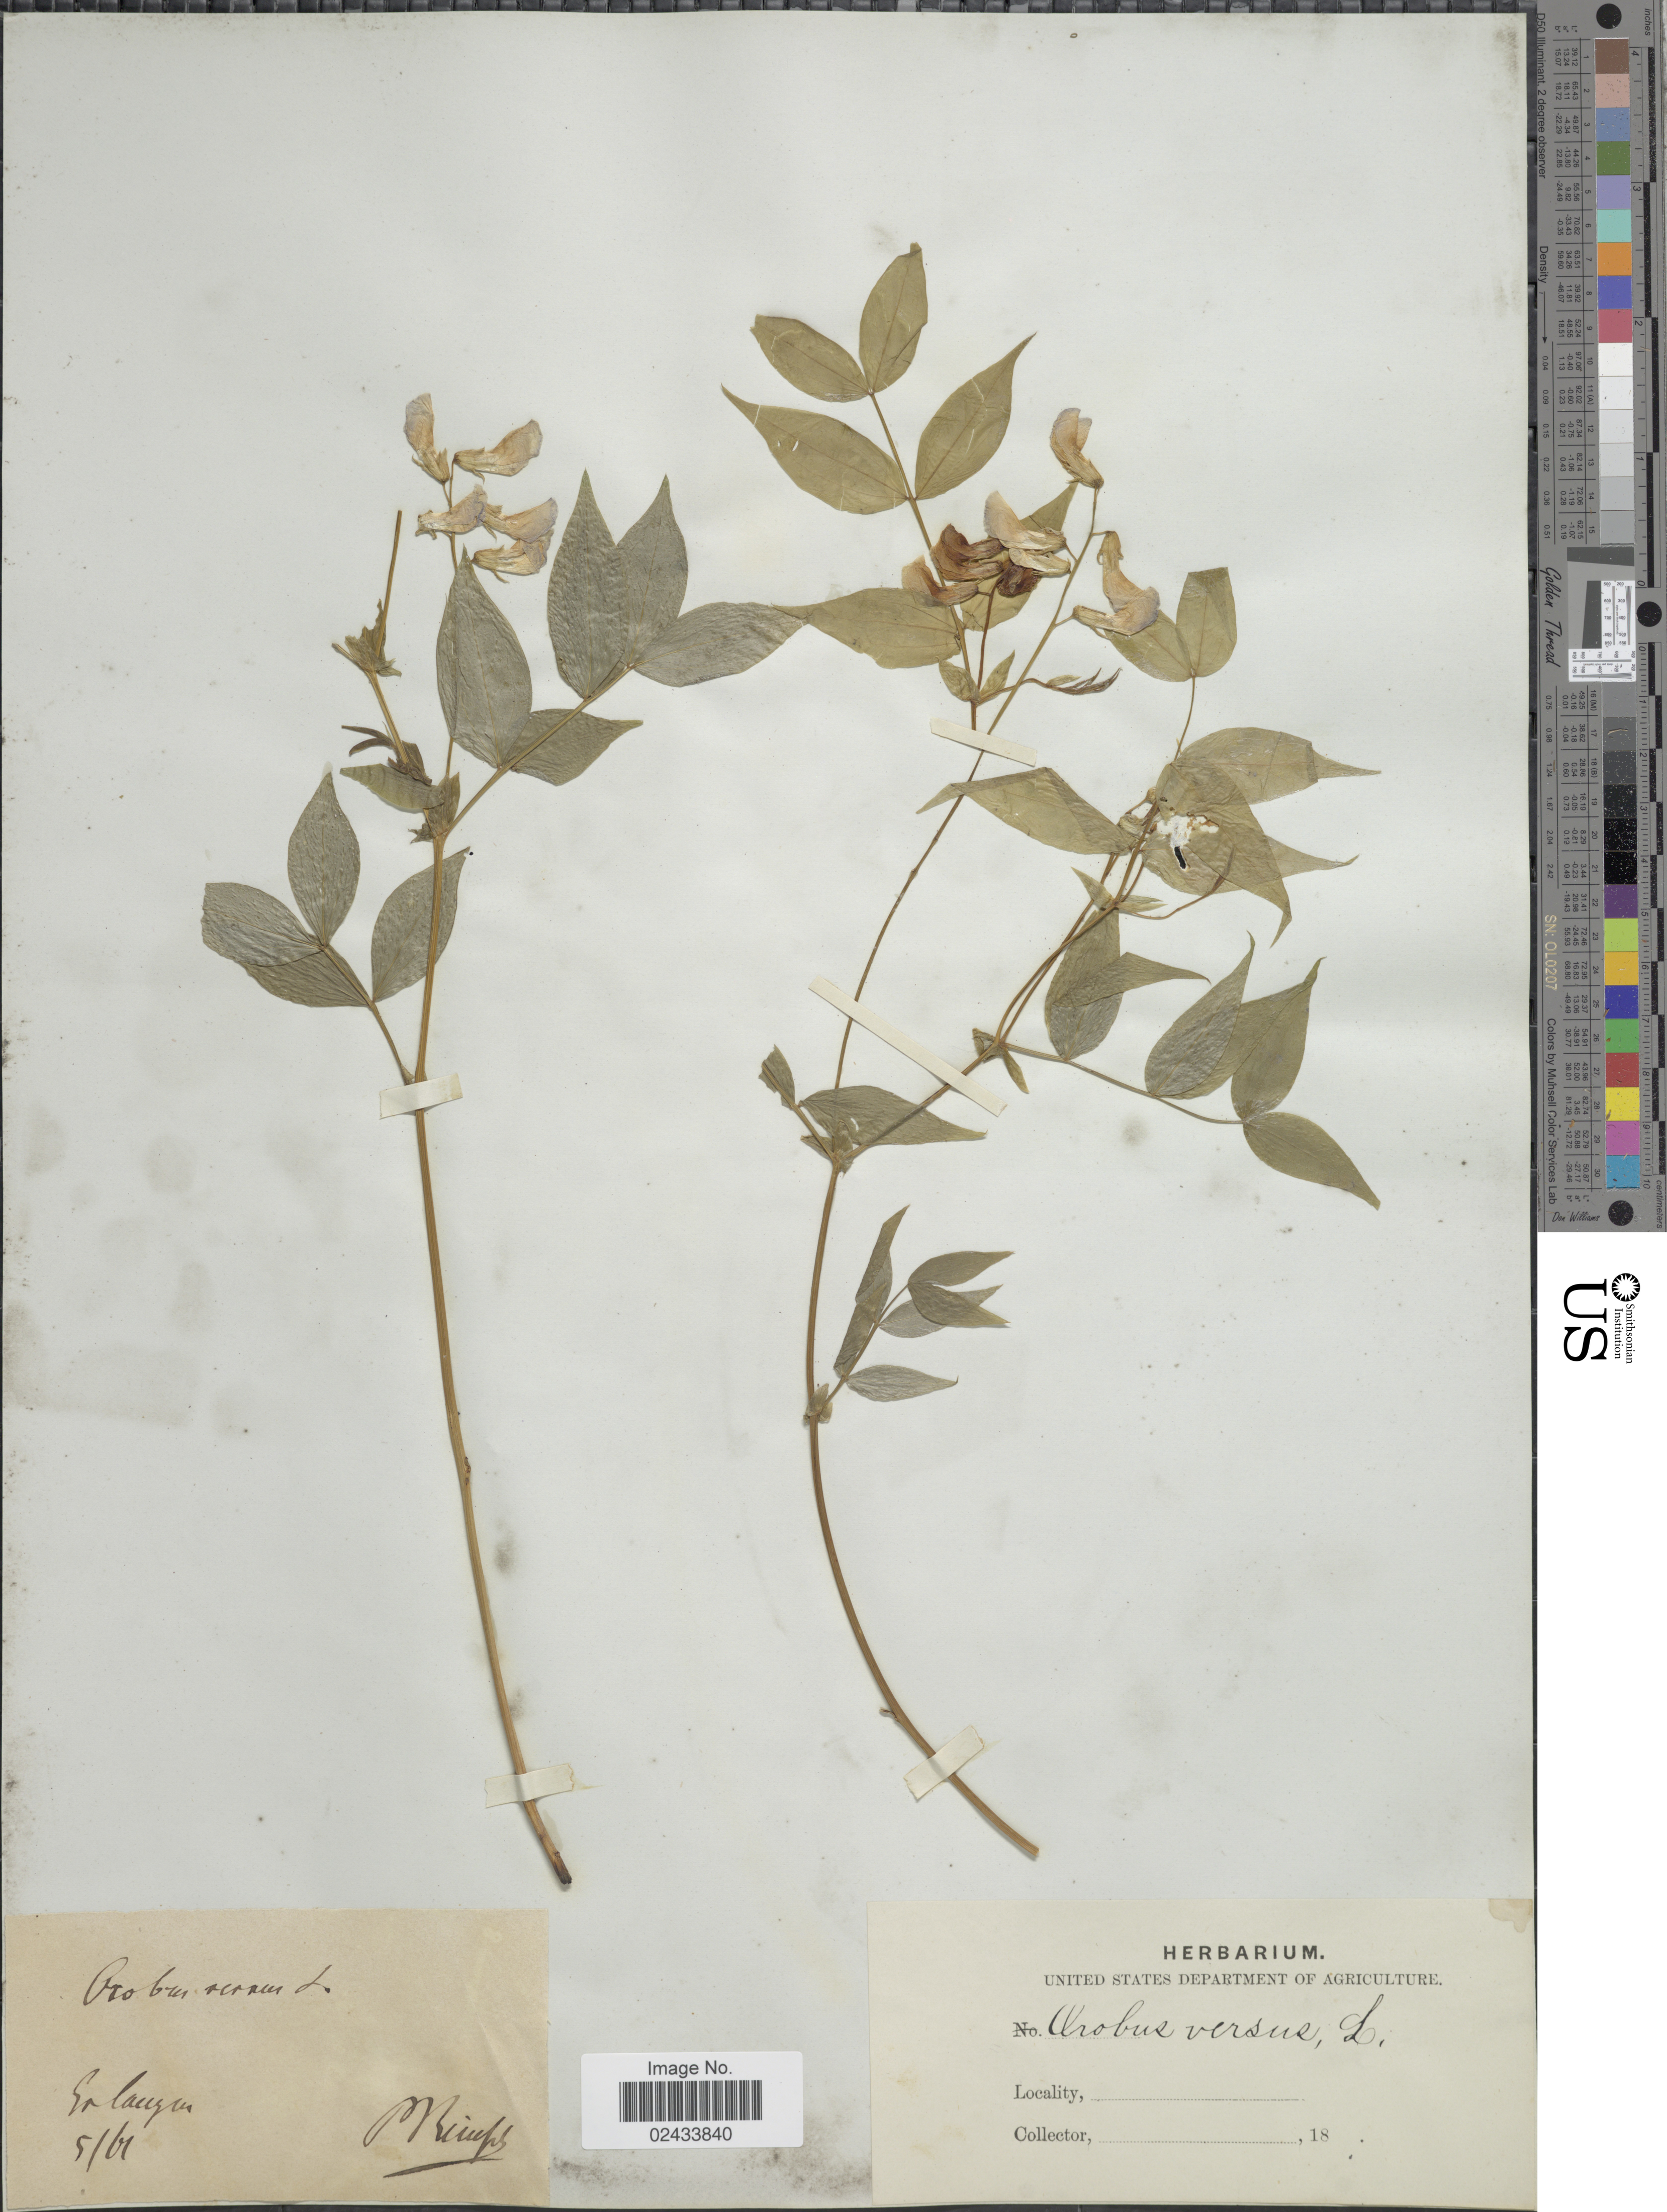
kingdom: Plantae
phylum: Tracheophyta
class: Magnoliopsida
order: Fabales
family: Fabaceae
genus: Lathyrus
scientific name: Lathyrus vernus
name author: (L.) Bernh.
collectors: P.F. Reinsch (herbarium)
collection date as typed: Transcribed d/m/y: /5/61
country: Germany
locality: Erlangen